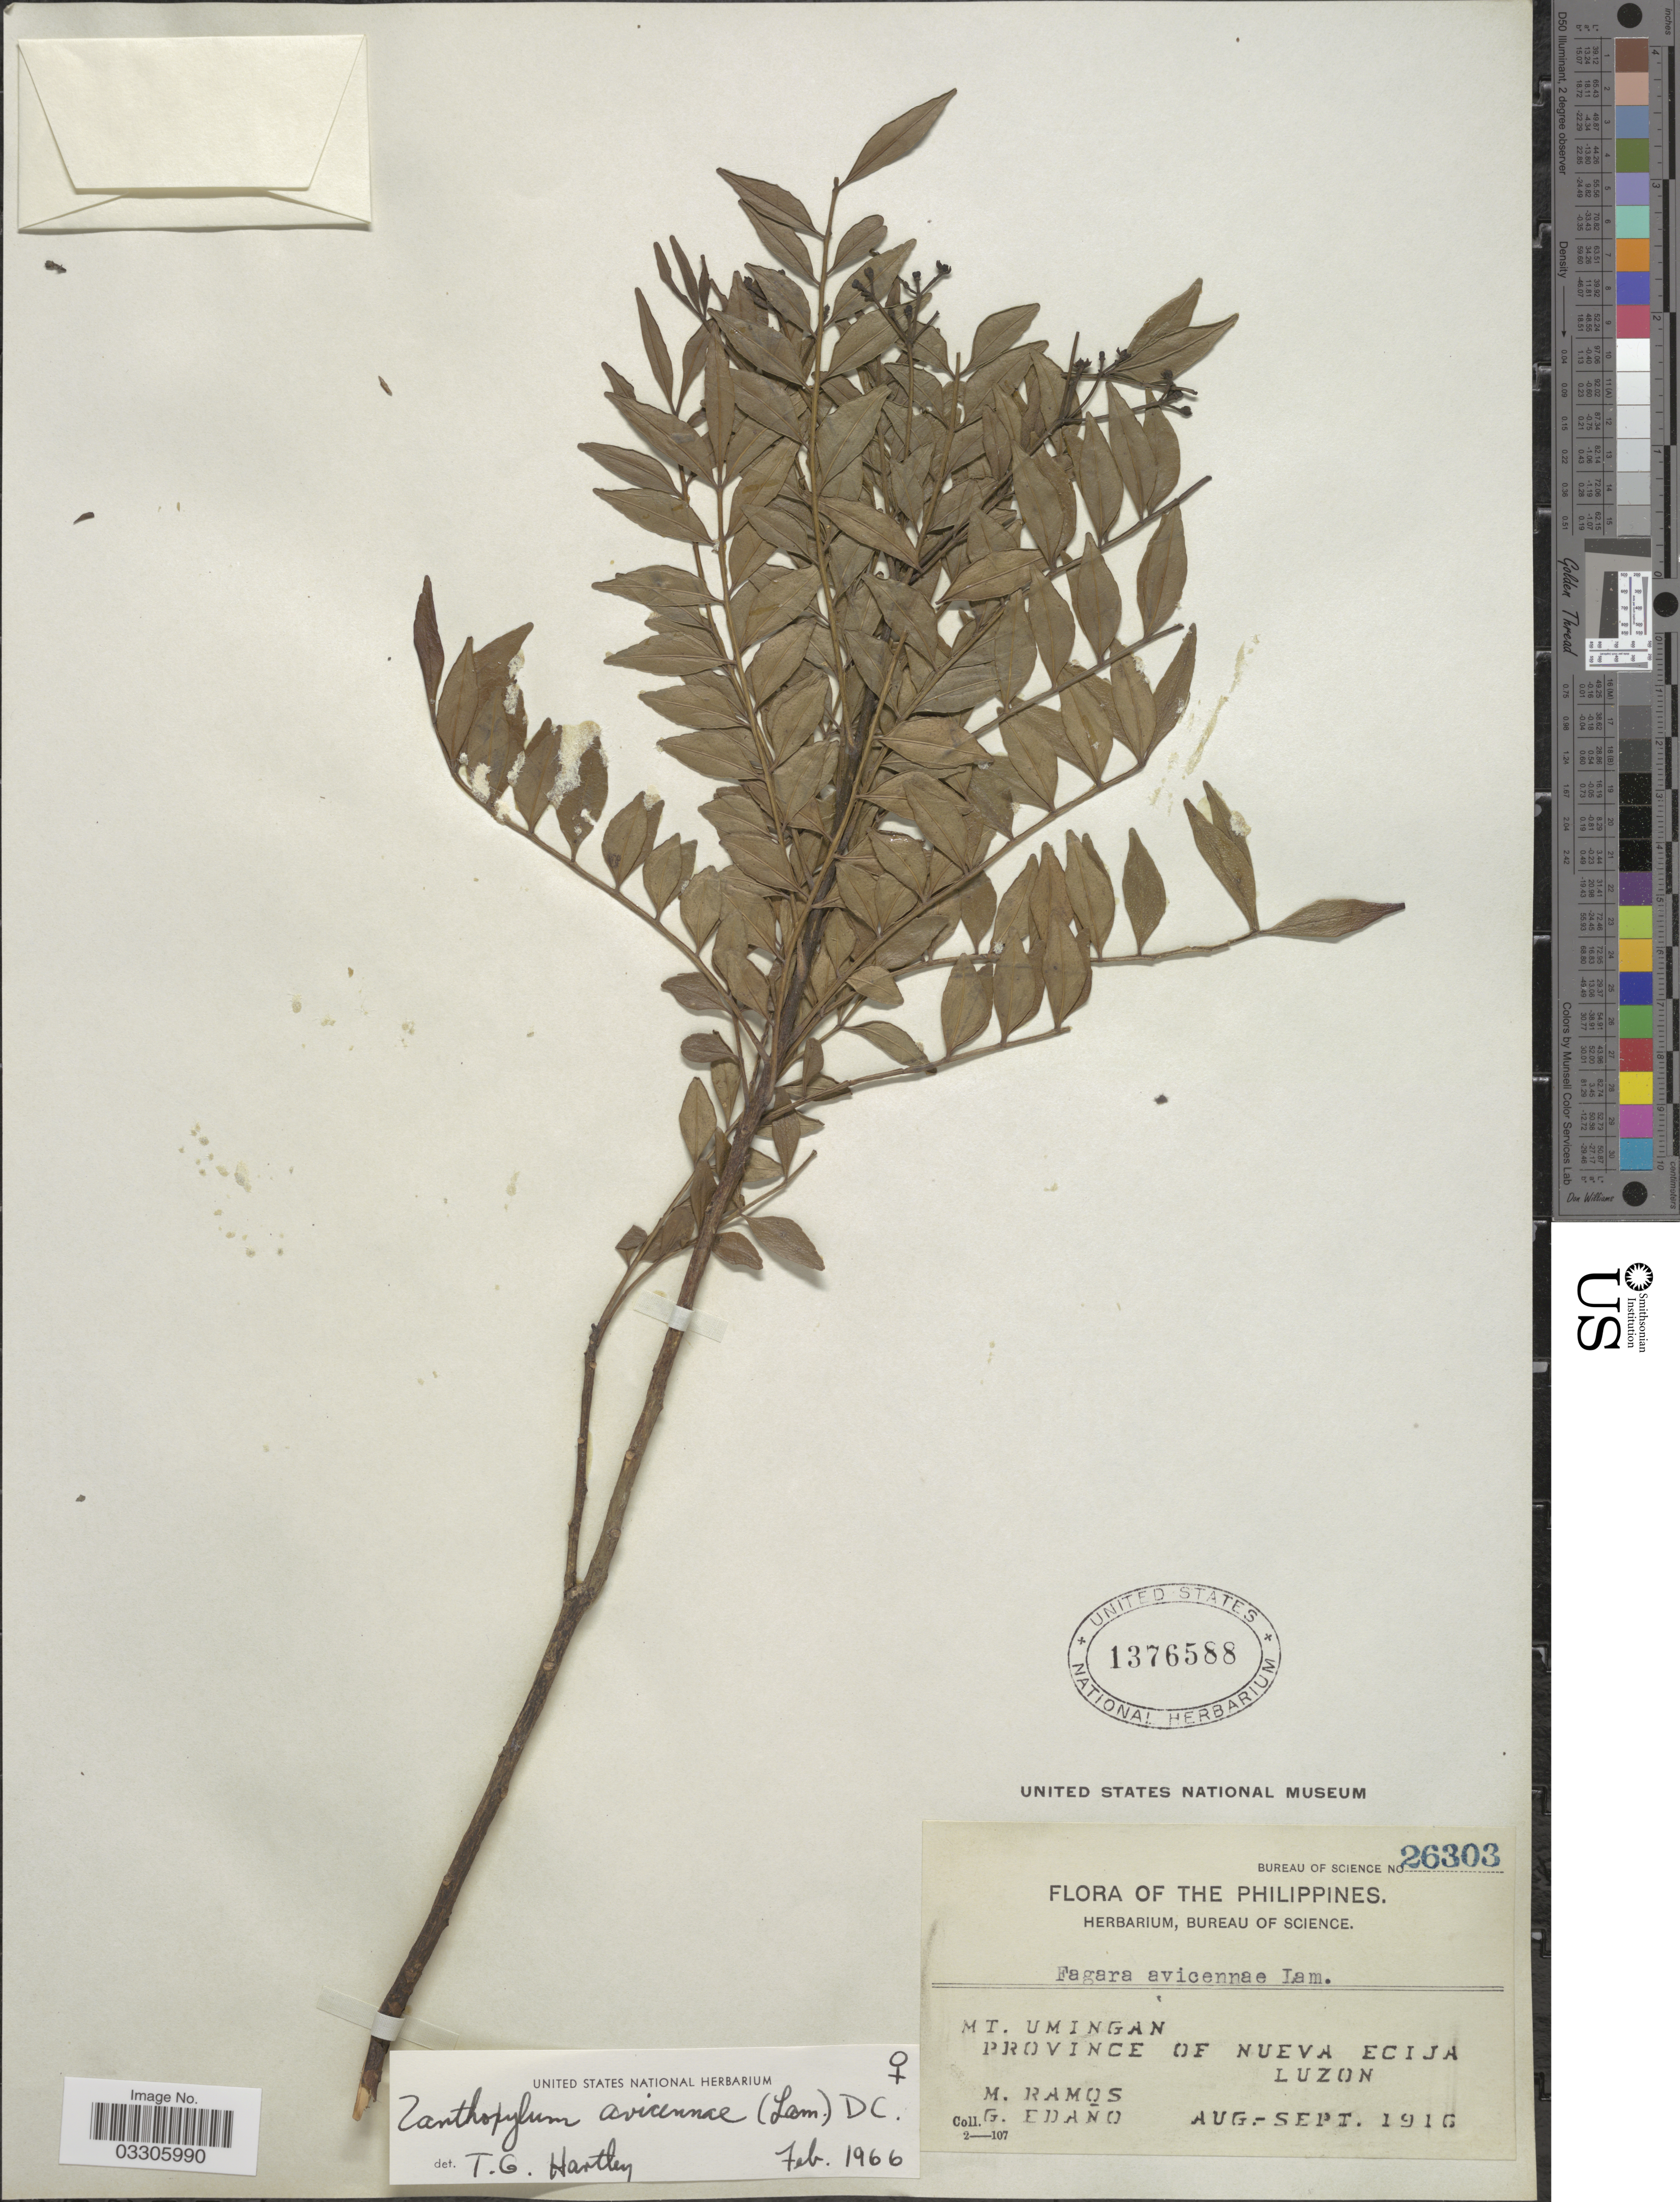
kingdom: Plantae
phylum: Tracheophyta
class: Magnoliopsida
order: Sapindales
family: Rutaceae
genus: Zanthoxylum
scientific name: Zanthoxylum avicennae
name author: (Lam.) DC.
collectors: M. Ramos & G. Edaño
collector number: Bureau of Science 26303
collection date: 1916-08/1916-09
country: Philippines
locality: Mt. Umingan, Province of Nueva Ecija, Luzon.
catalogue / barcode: US 1376588